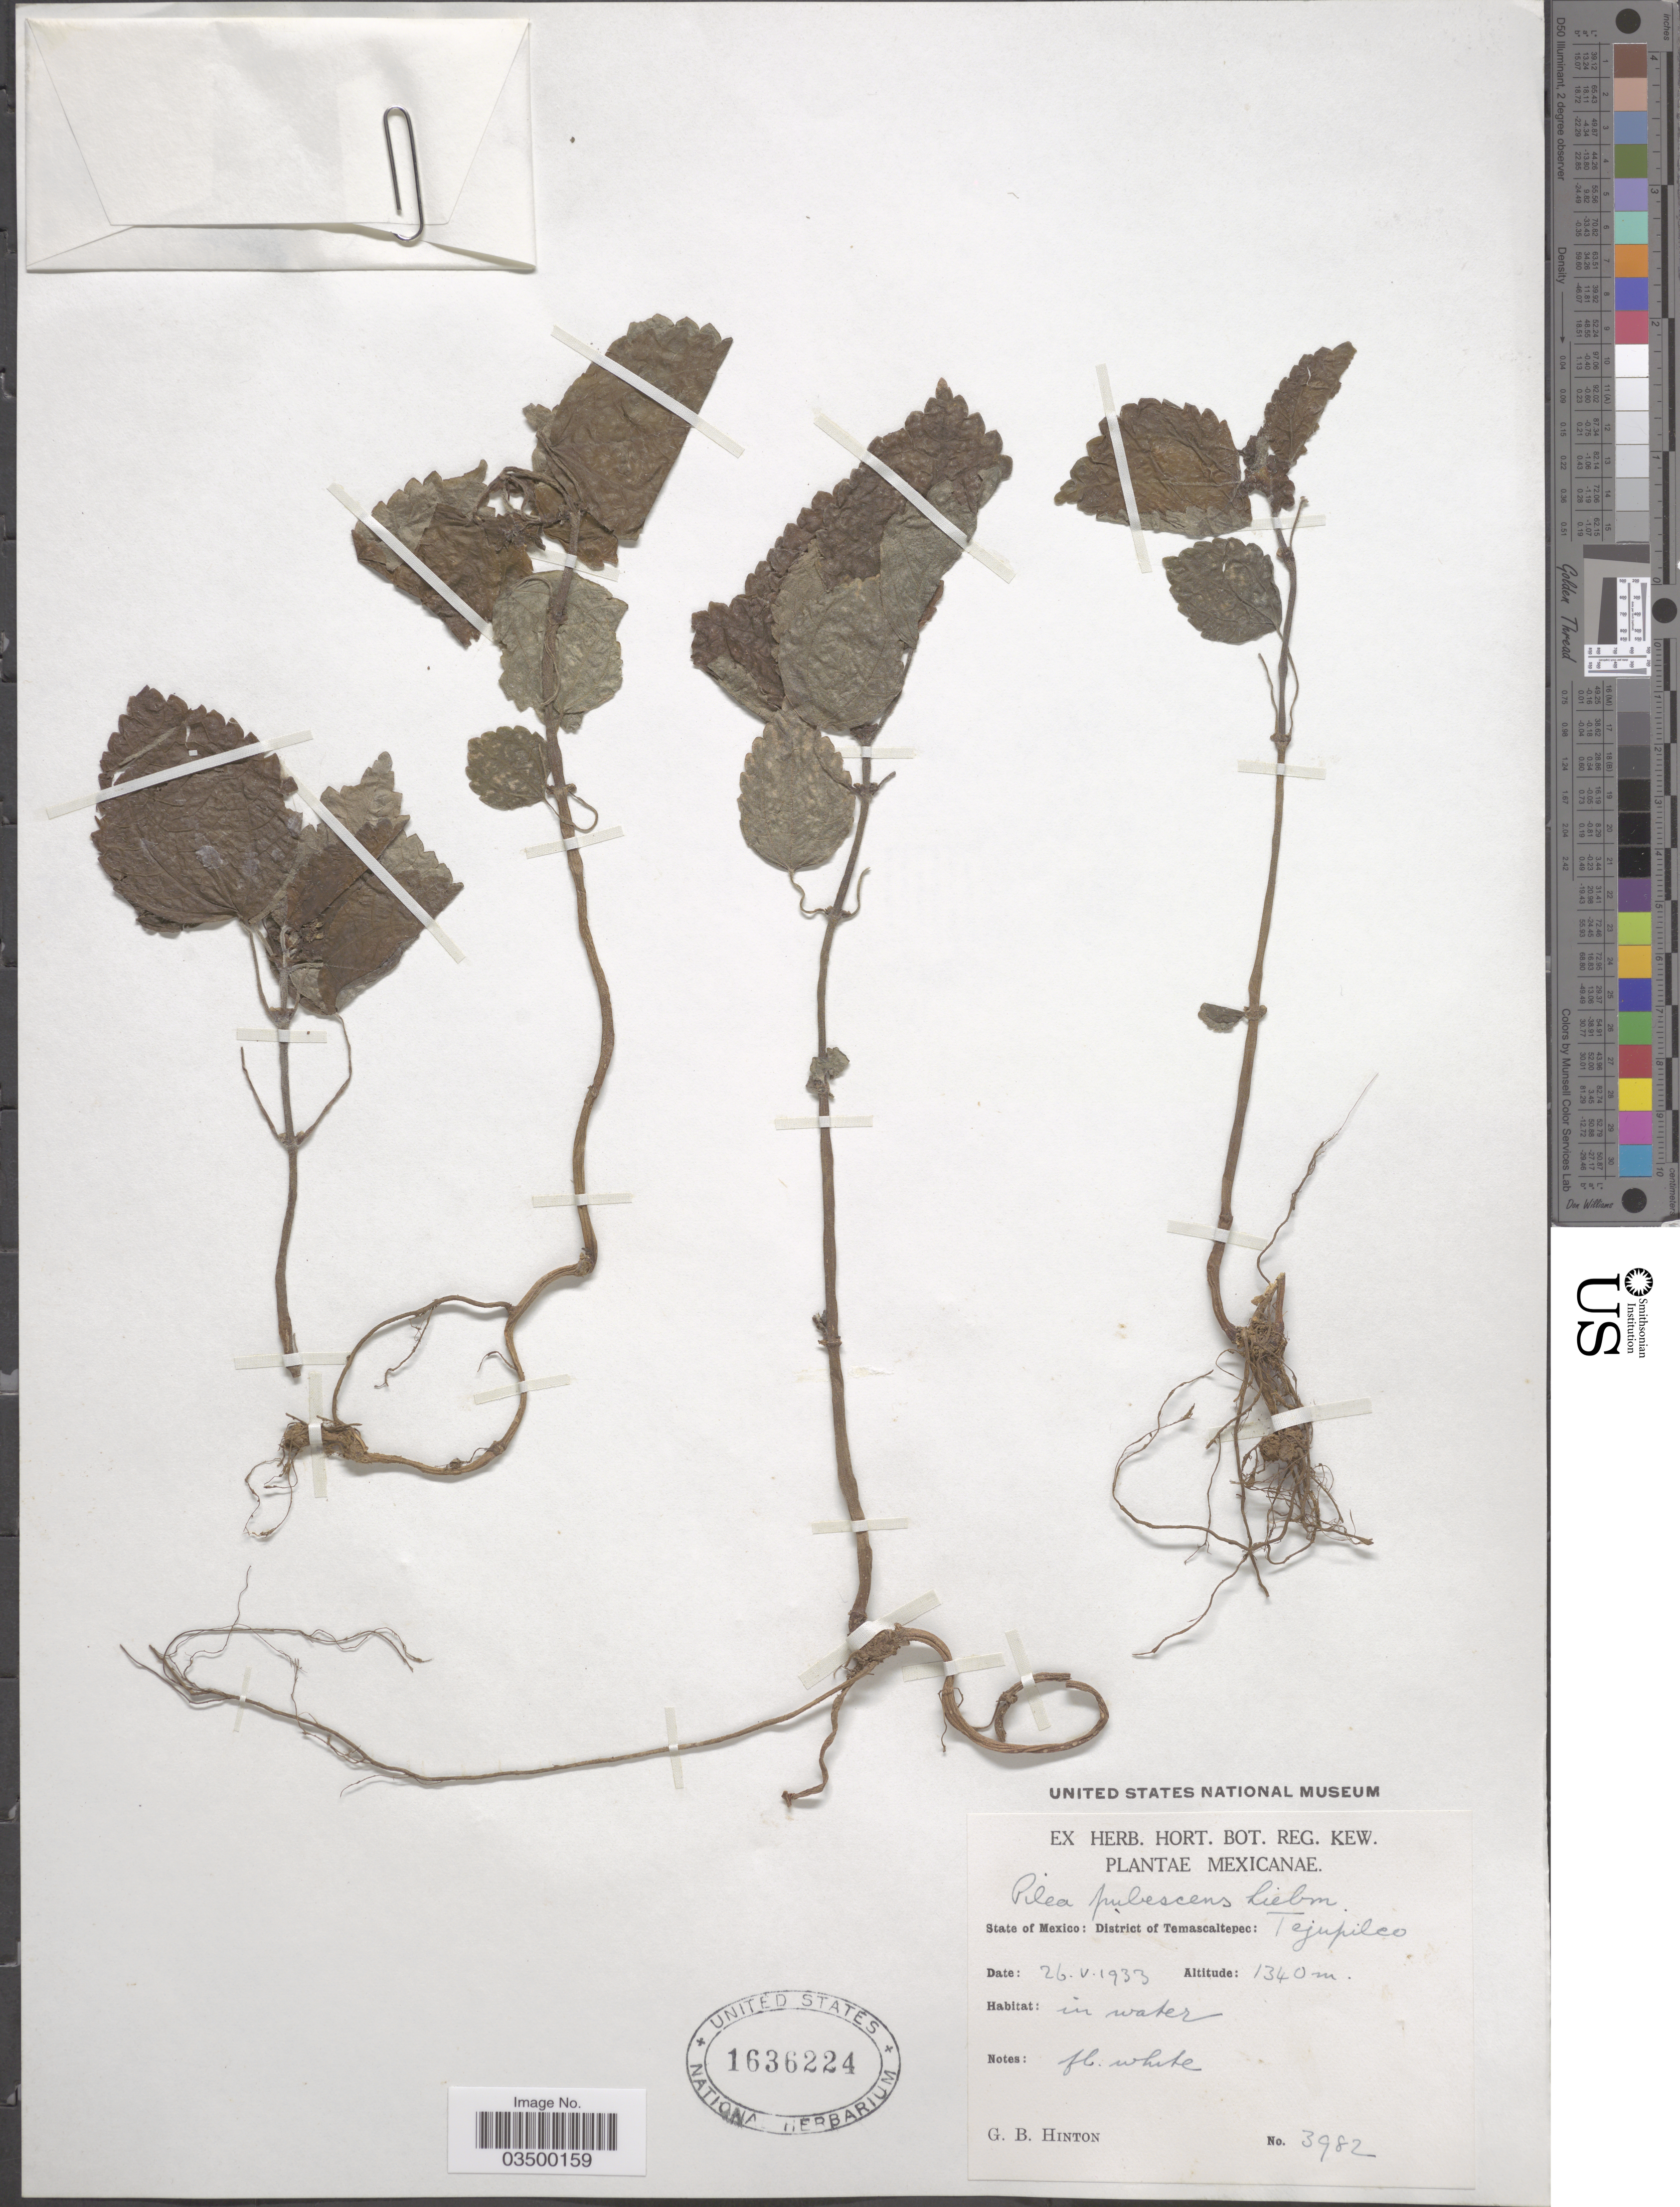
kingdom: Plantae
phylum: Tracheophyta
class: Magnoliopsida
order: Rosales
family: Urticaceae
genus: Pilea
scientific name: Pilea pubescens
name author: Liebm.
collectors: G. B. Hinton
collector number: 3982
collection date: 1933-05-26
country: Mexico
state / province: México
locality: District of Temascaltepec. Tejupilco.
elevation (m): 1340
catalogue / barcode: US 1636224